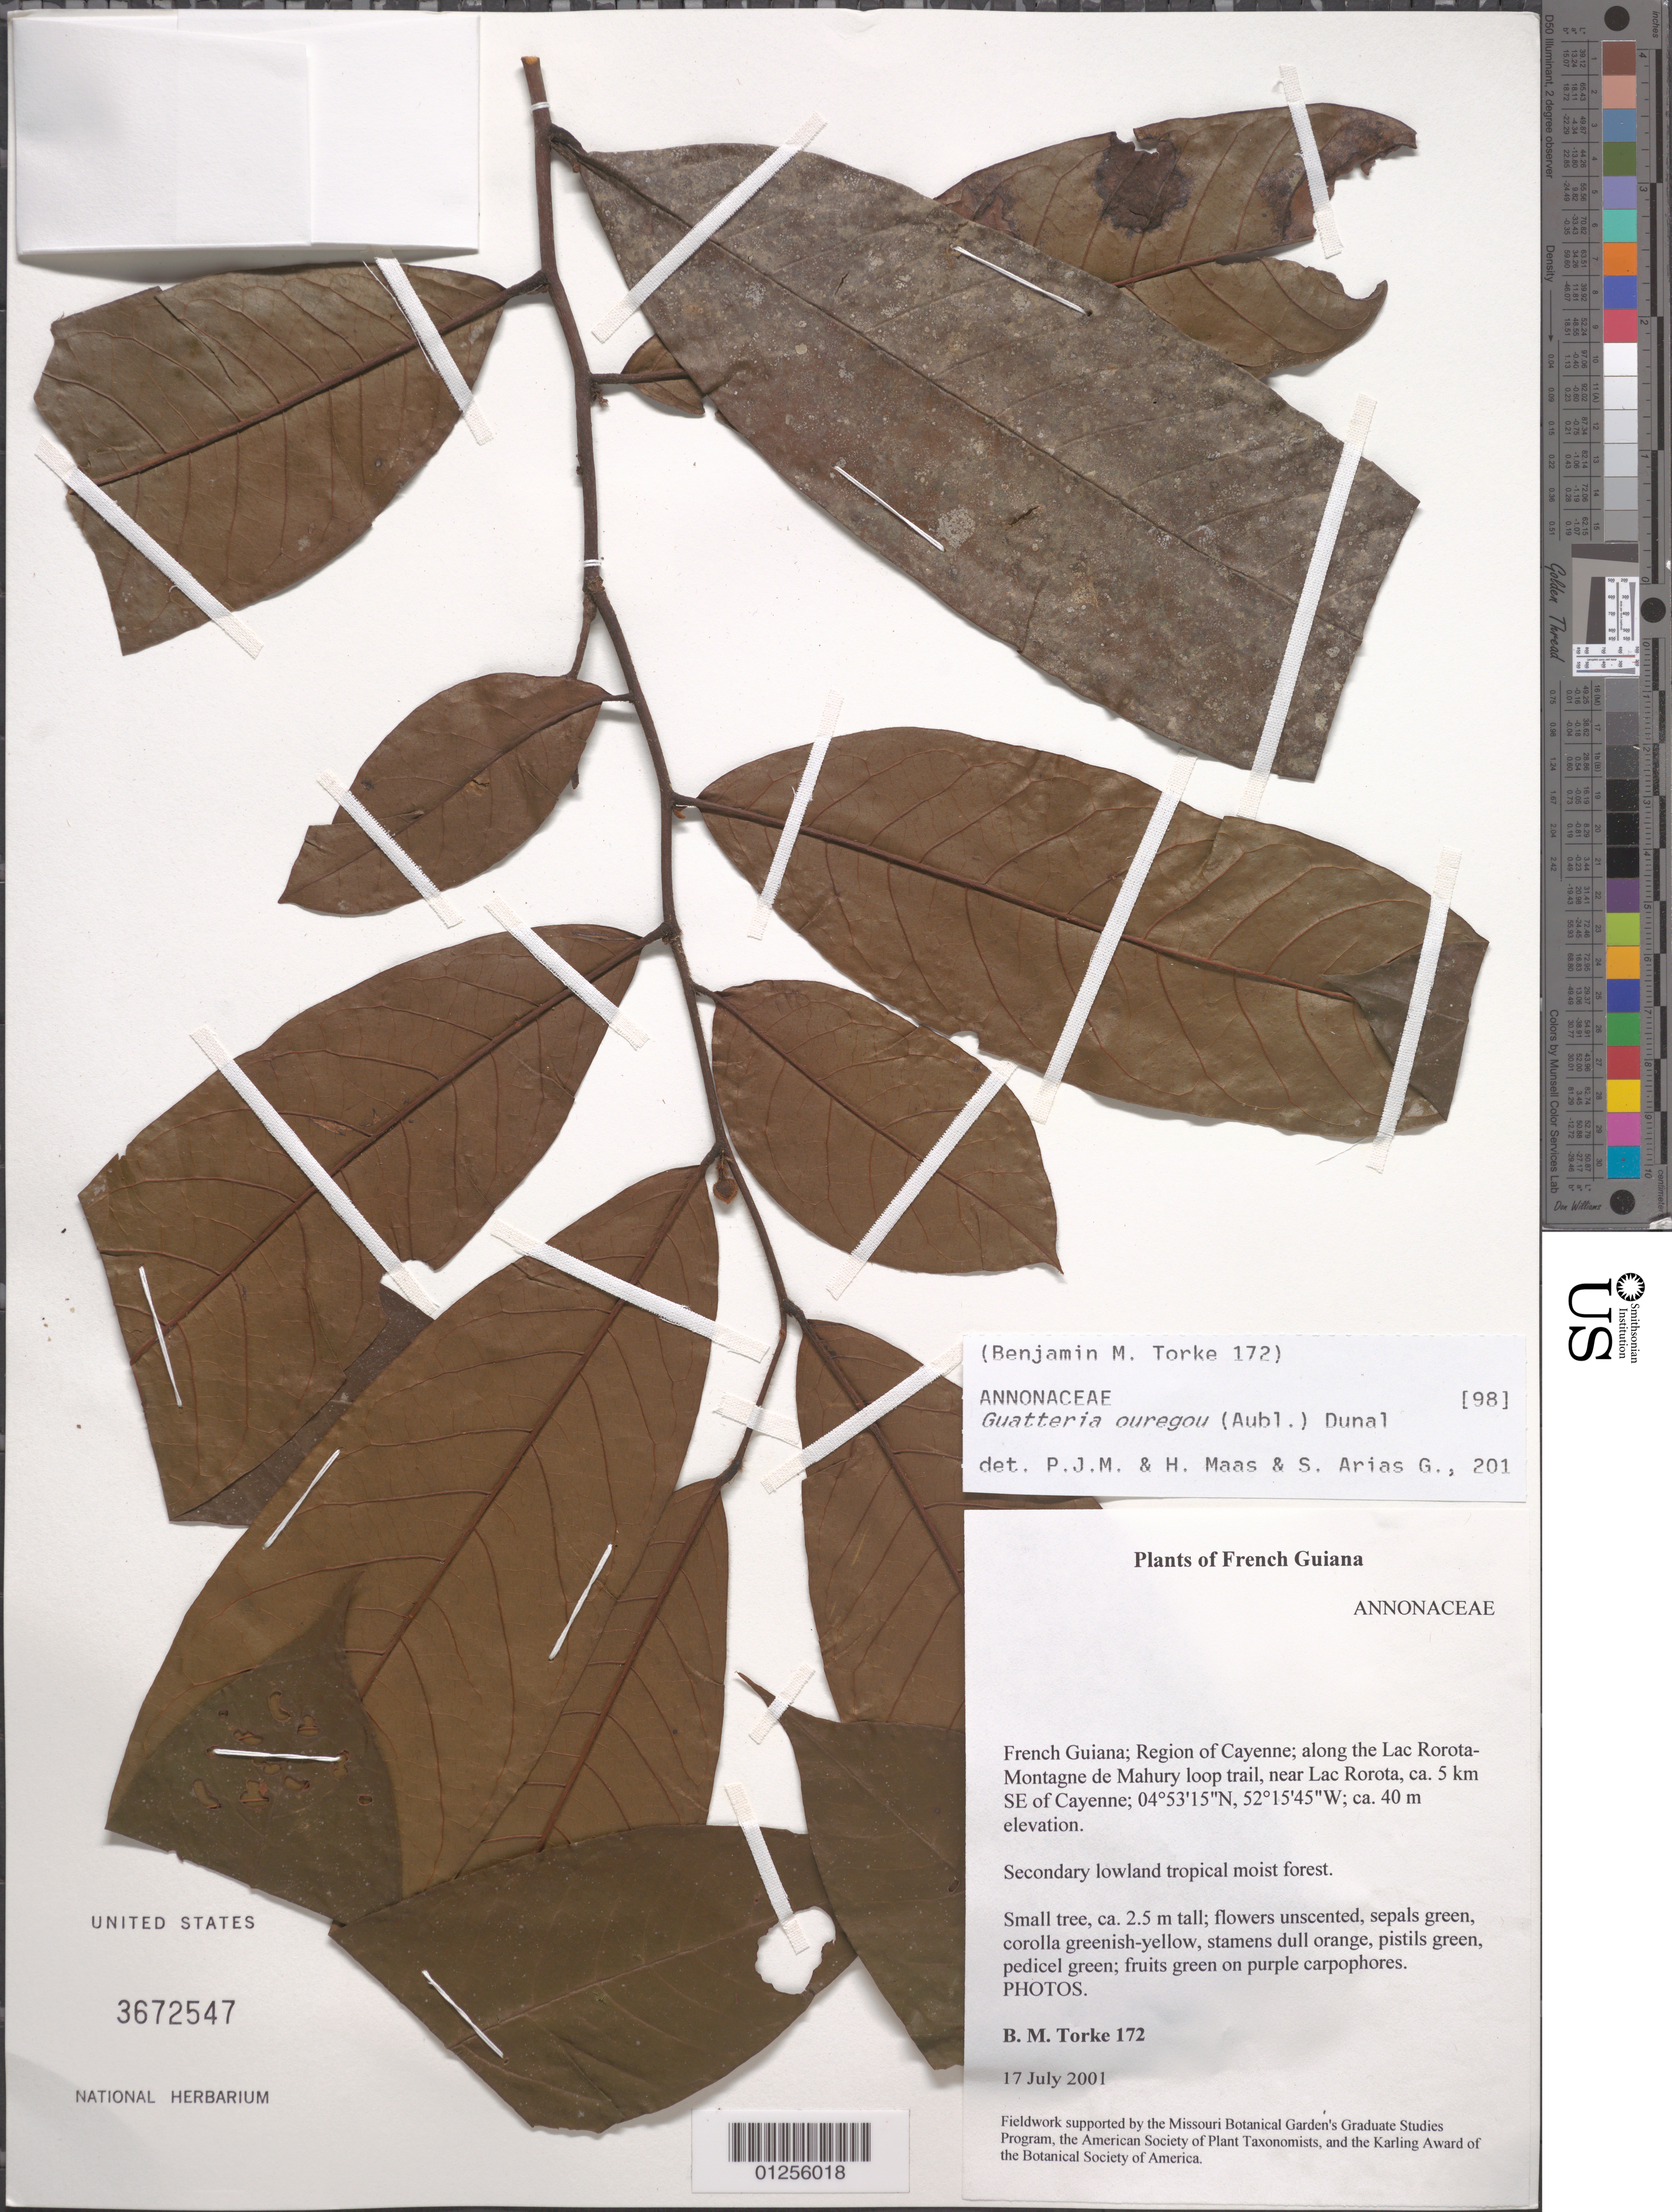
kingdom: Plantae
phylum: Tracheophyta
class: Magnoliopsida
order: Magnoliales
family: Annonaceae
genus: Guatteria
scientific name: Guatteria ouregou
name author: (Aubl.) Dunal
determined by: Maas van de Kamer, H.; Maas, P. J.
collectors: B. M. Torke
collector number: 172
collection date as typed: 17-Jul-01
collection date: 2001-07-17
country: French Guiana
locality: Cayenne Region, along the Lac Rorota - Montagne de Mahury loop trail, near Lac Rorota, ca 5km SE of Cayenne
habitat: Secondary lowland tropical moist forest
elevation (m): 40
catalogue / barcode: US 3672547